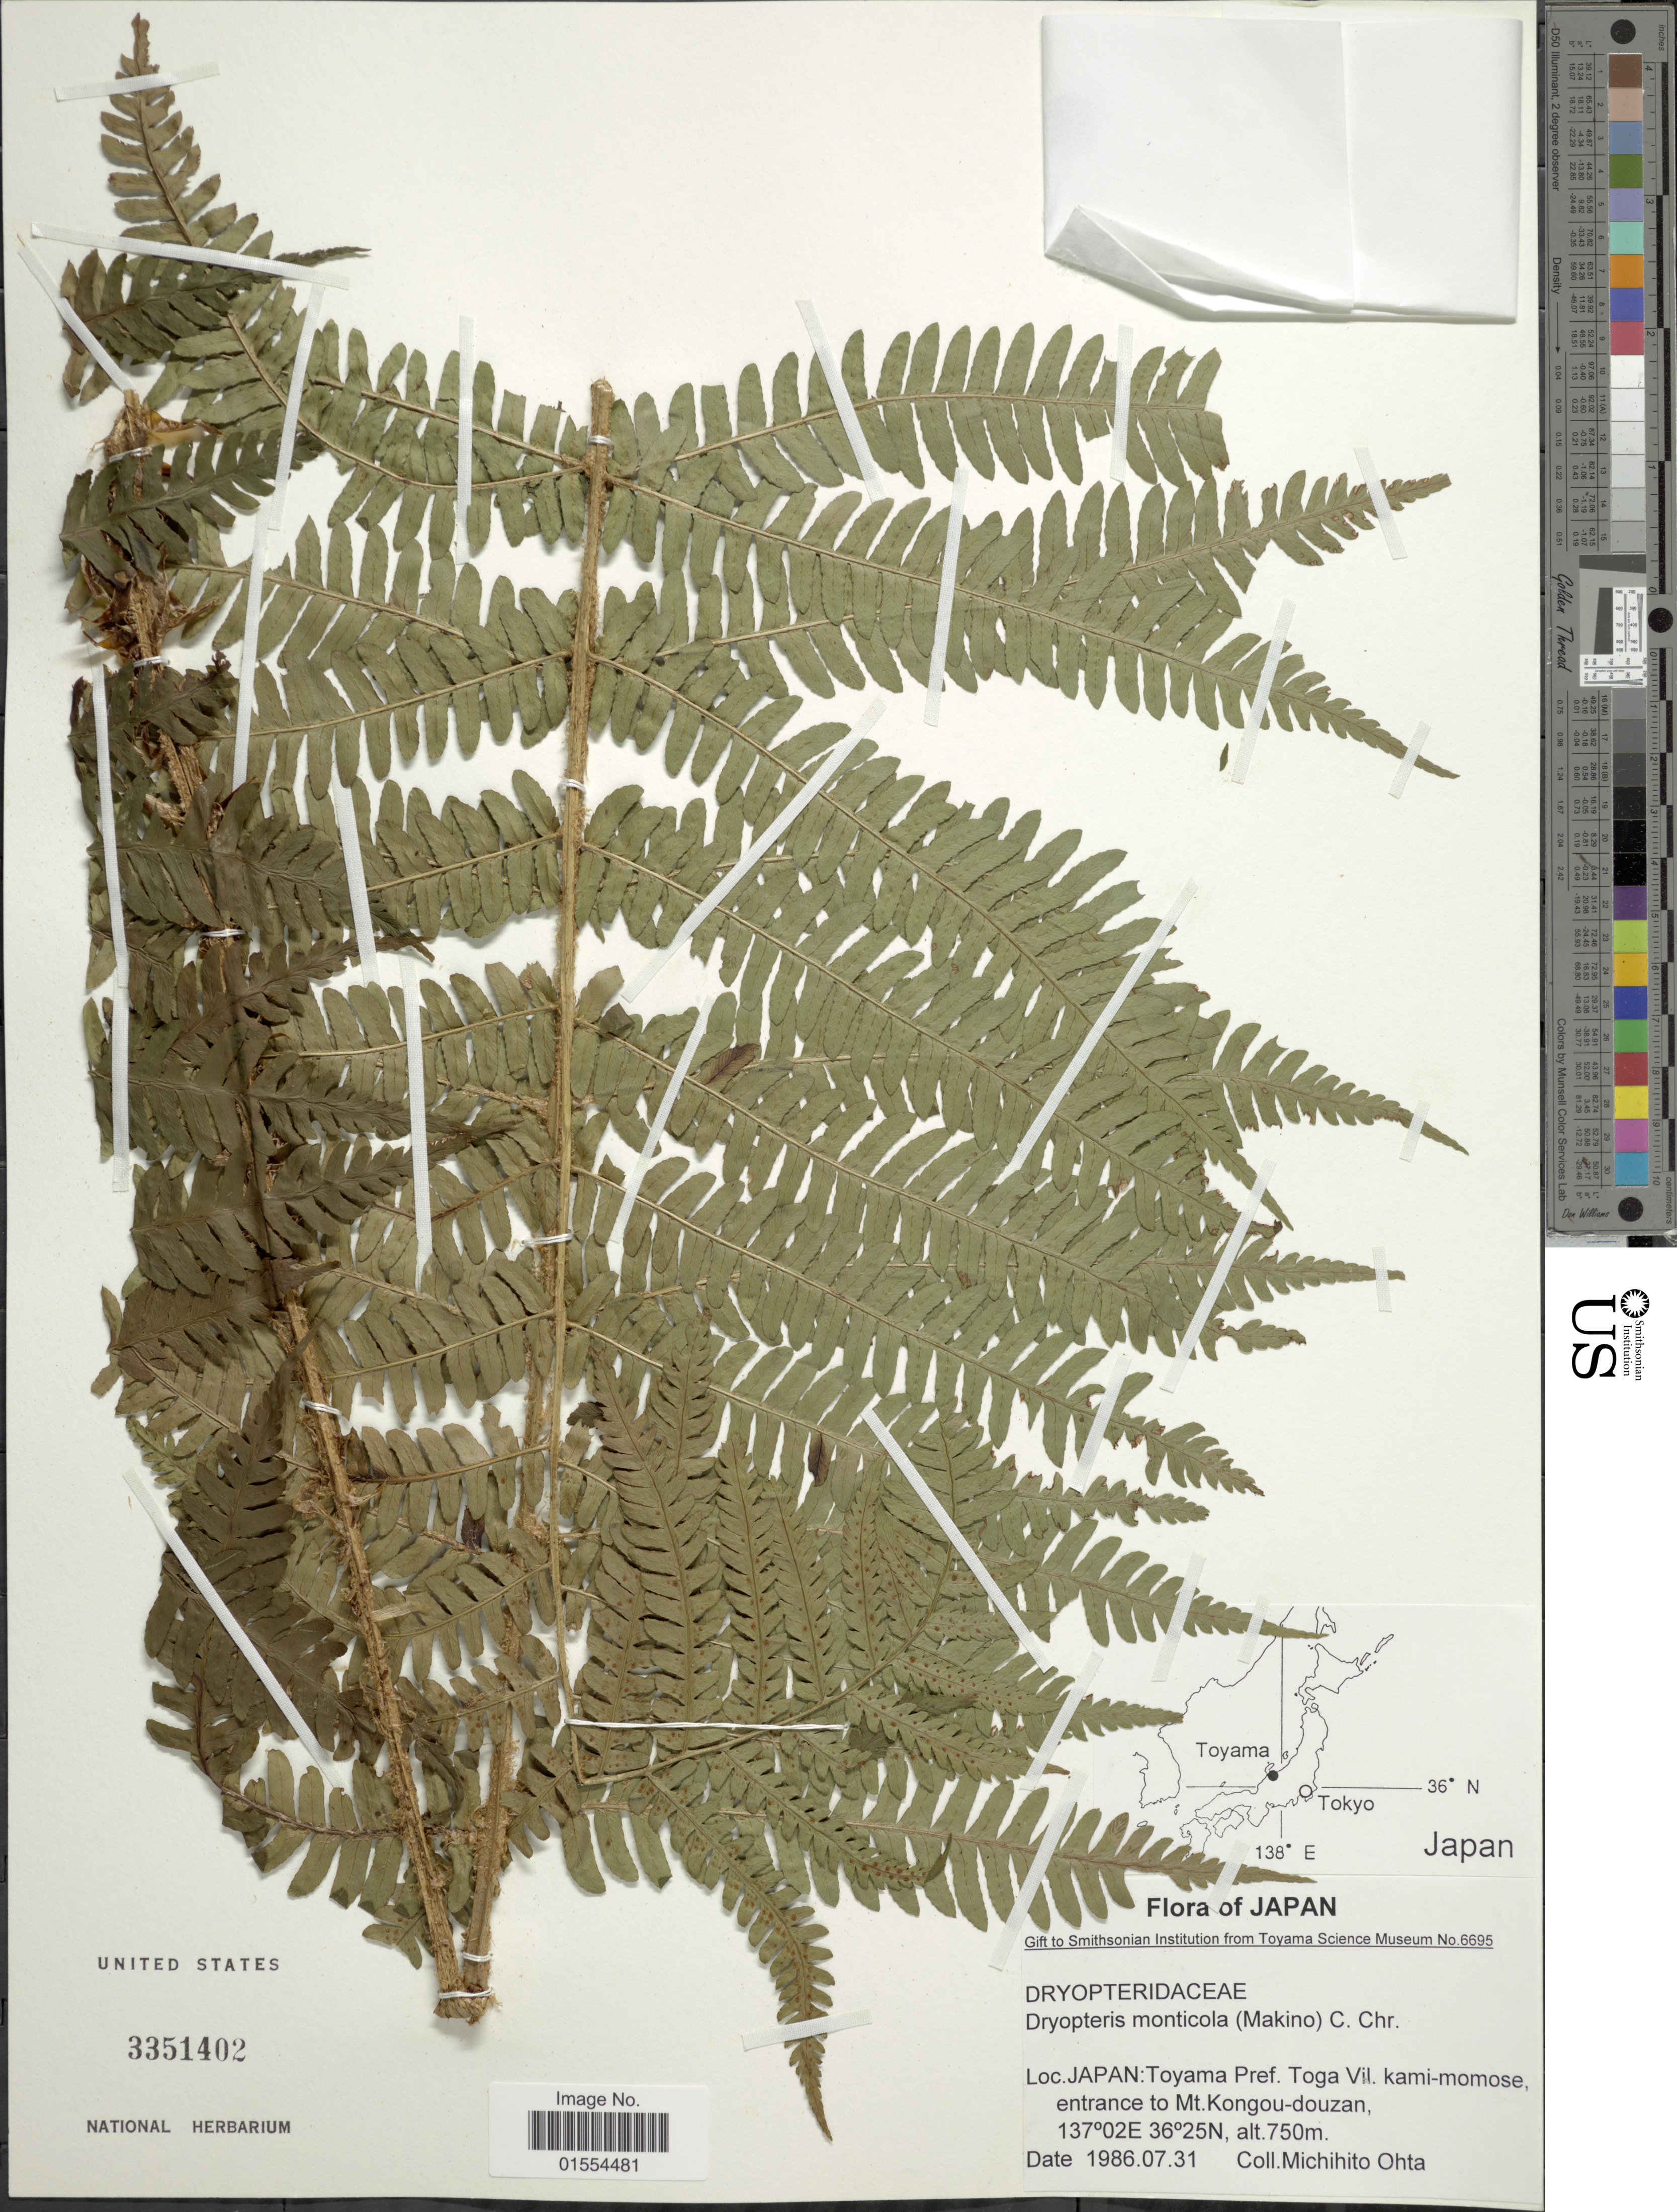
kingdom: Plantae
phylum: Tracheophyta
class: Polypodiopsida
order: Polypodiales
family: Dryopteridaceae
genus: Dryopteris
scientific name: Dryopteris monticola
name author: (Makino) C. Chr.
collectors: M. Ohta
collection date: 1986-07-31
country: Japan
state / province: Toyama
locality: Japan: Toyama Pref. Toga Vil. kami-momose entrance to Mt. Kongou-douzan.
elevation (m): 750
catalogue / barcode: US 3351402